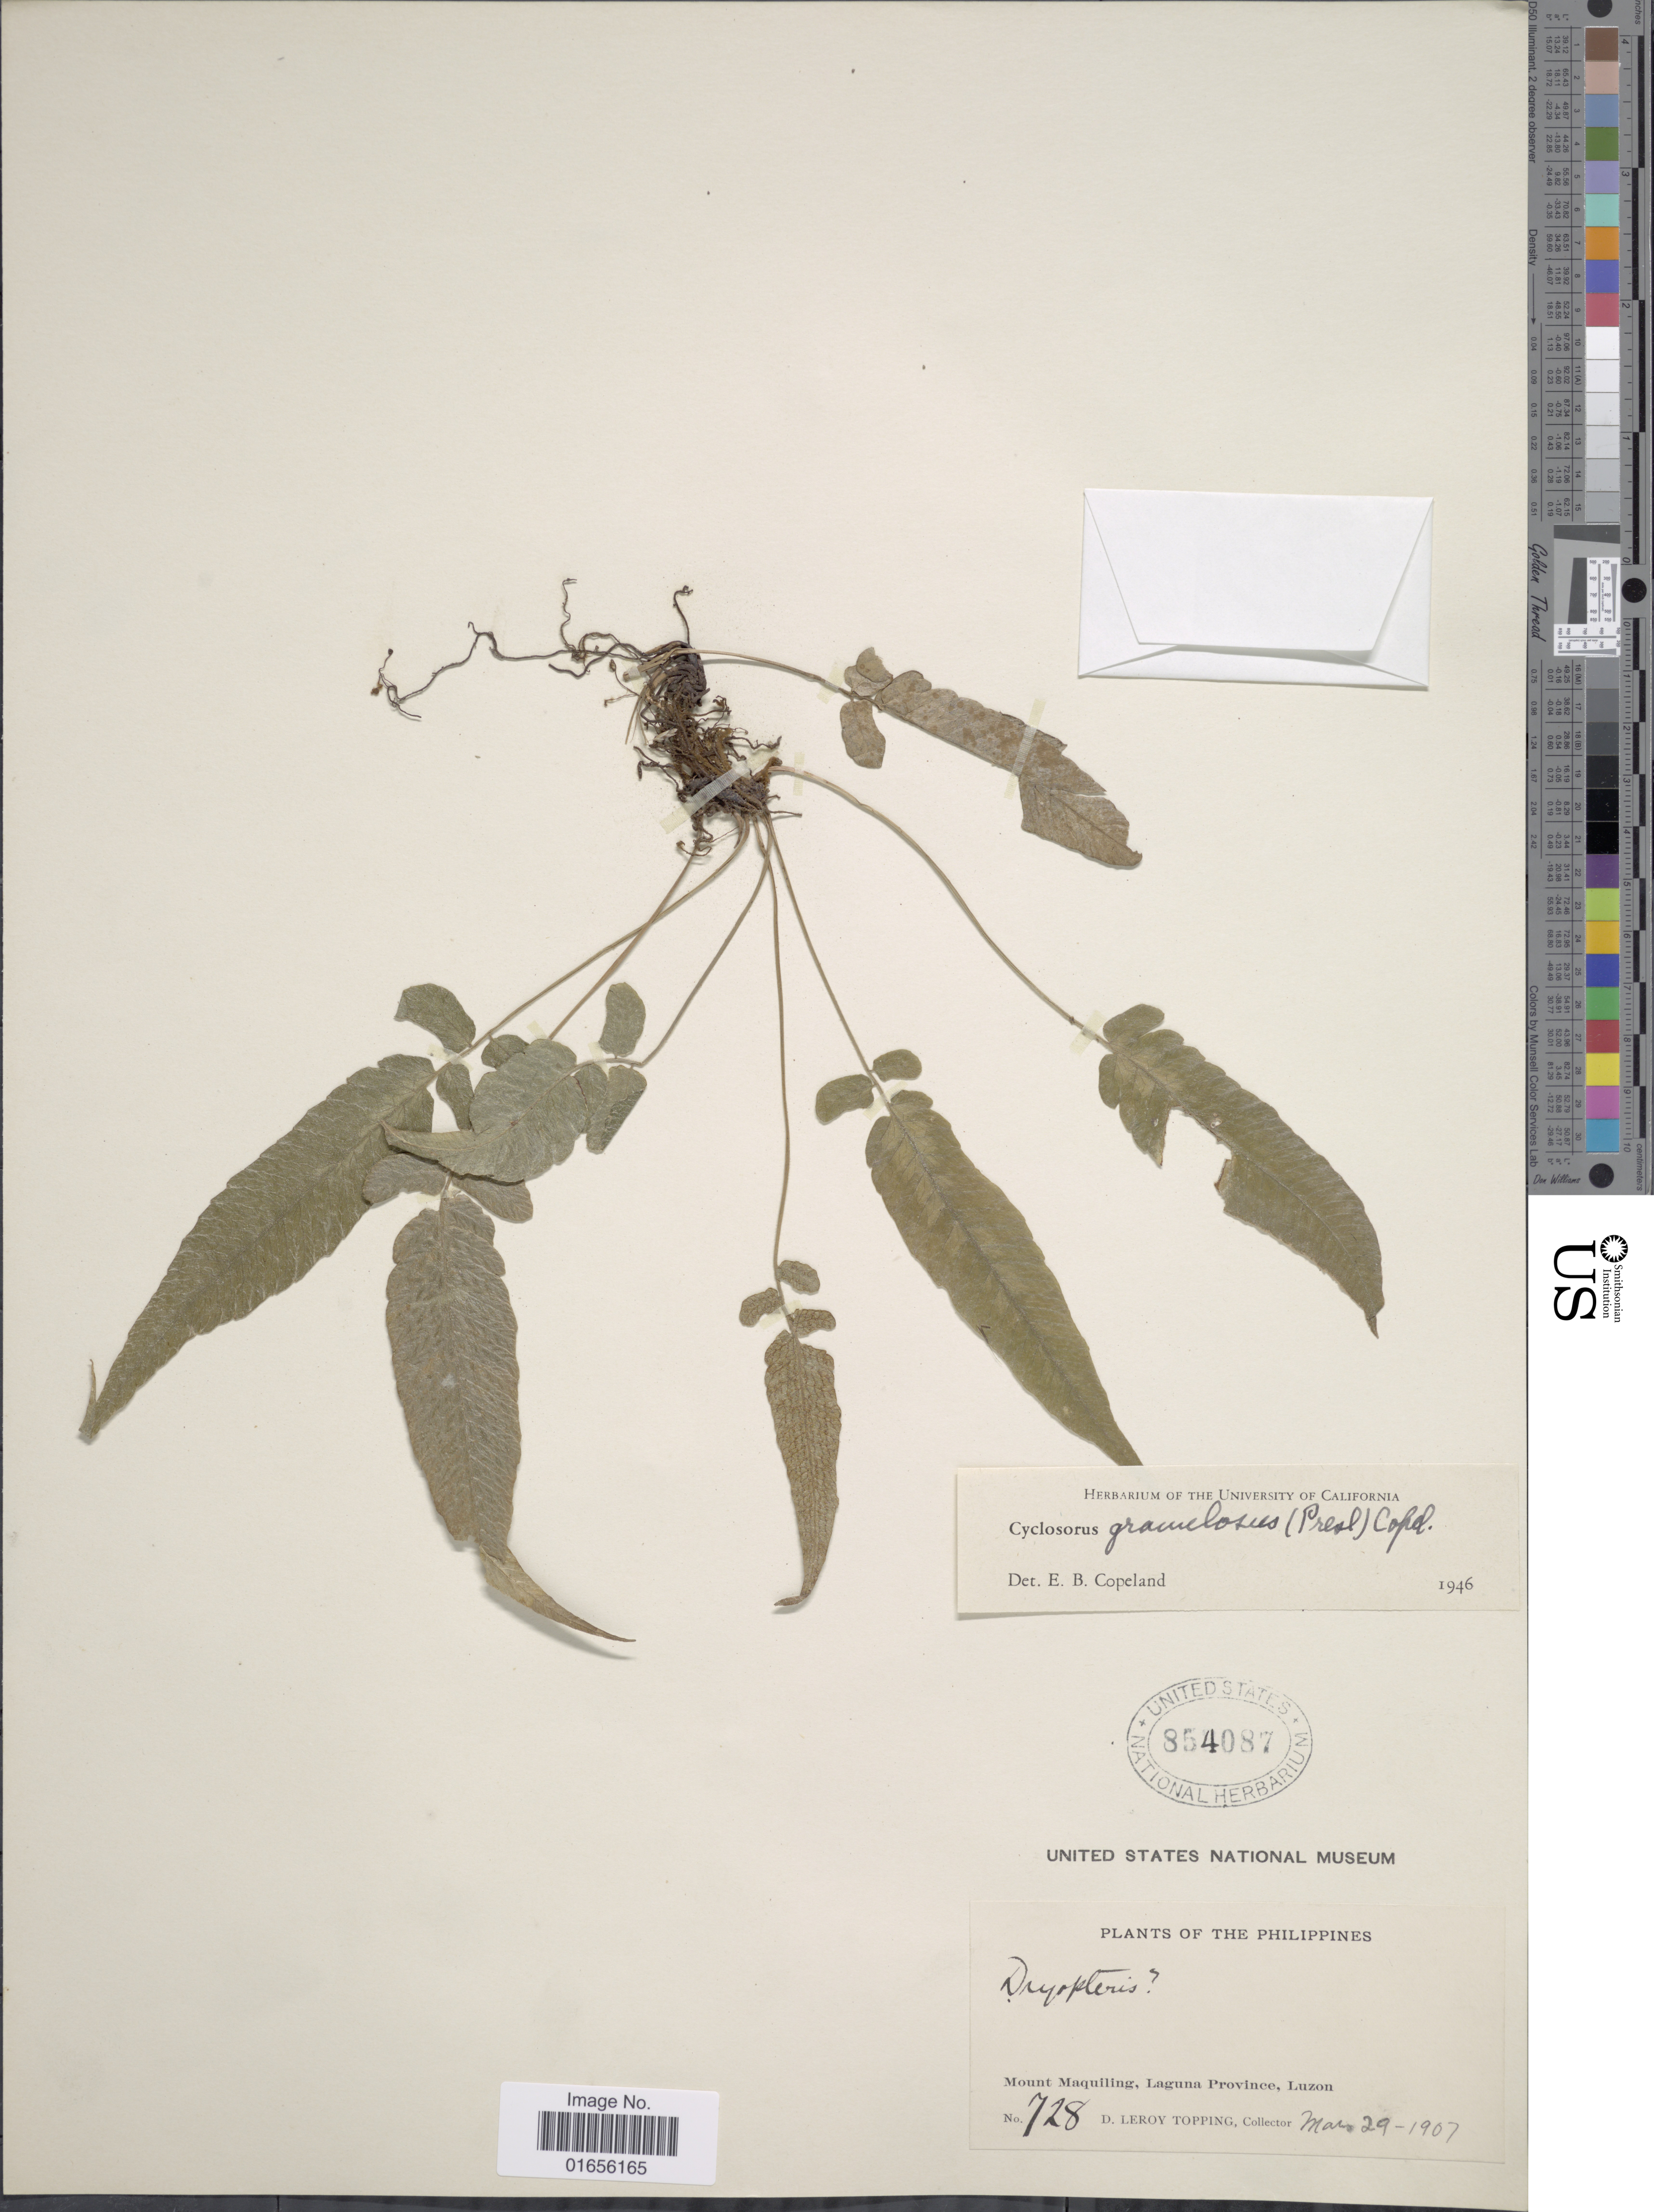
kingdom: Plantae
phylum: Tracheophyta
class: Polypodiopsida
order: Polypodiales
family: Thelypteridaceae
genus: Pronephrium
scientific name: Pronephrium granulosum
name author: (C. Presl) Holttum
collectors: D. L. Topping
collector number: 728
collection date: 1907-03-29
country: Philippines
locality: The Philippines, Mount Maquiling, Laguna Province, Luzon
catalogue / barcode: US 854087